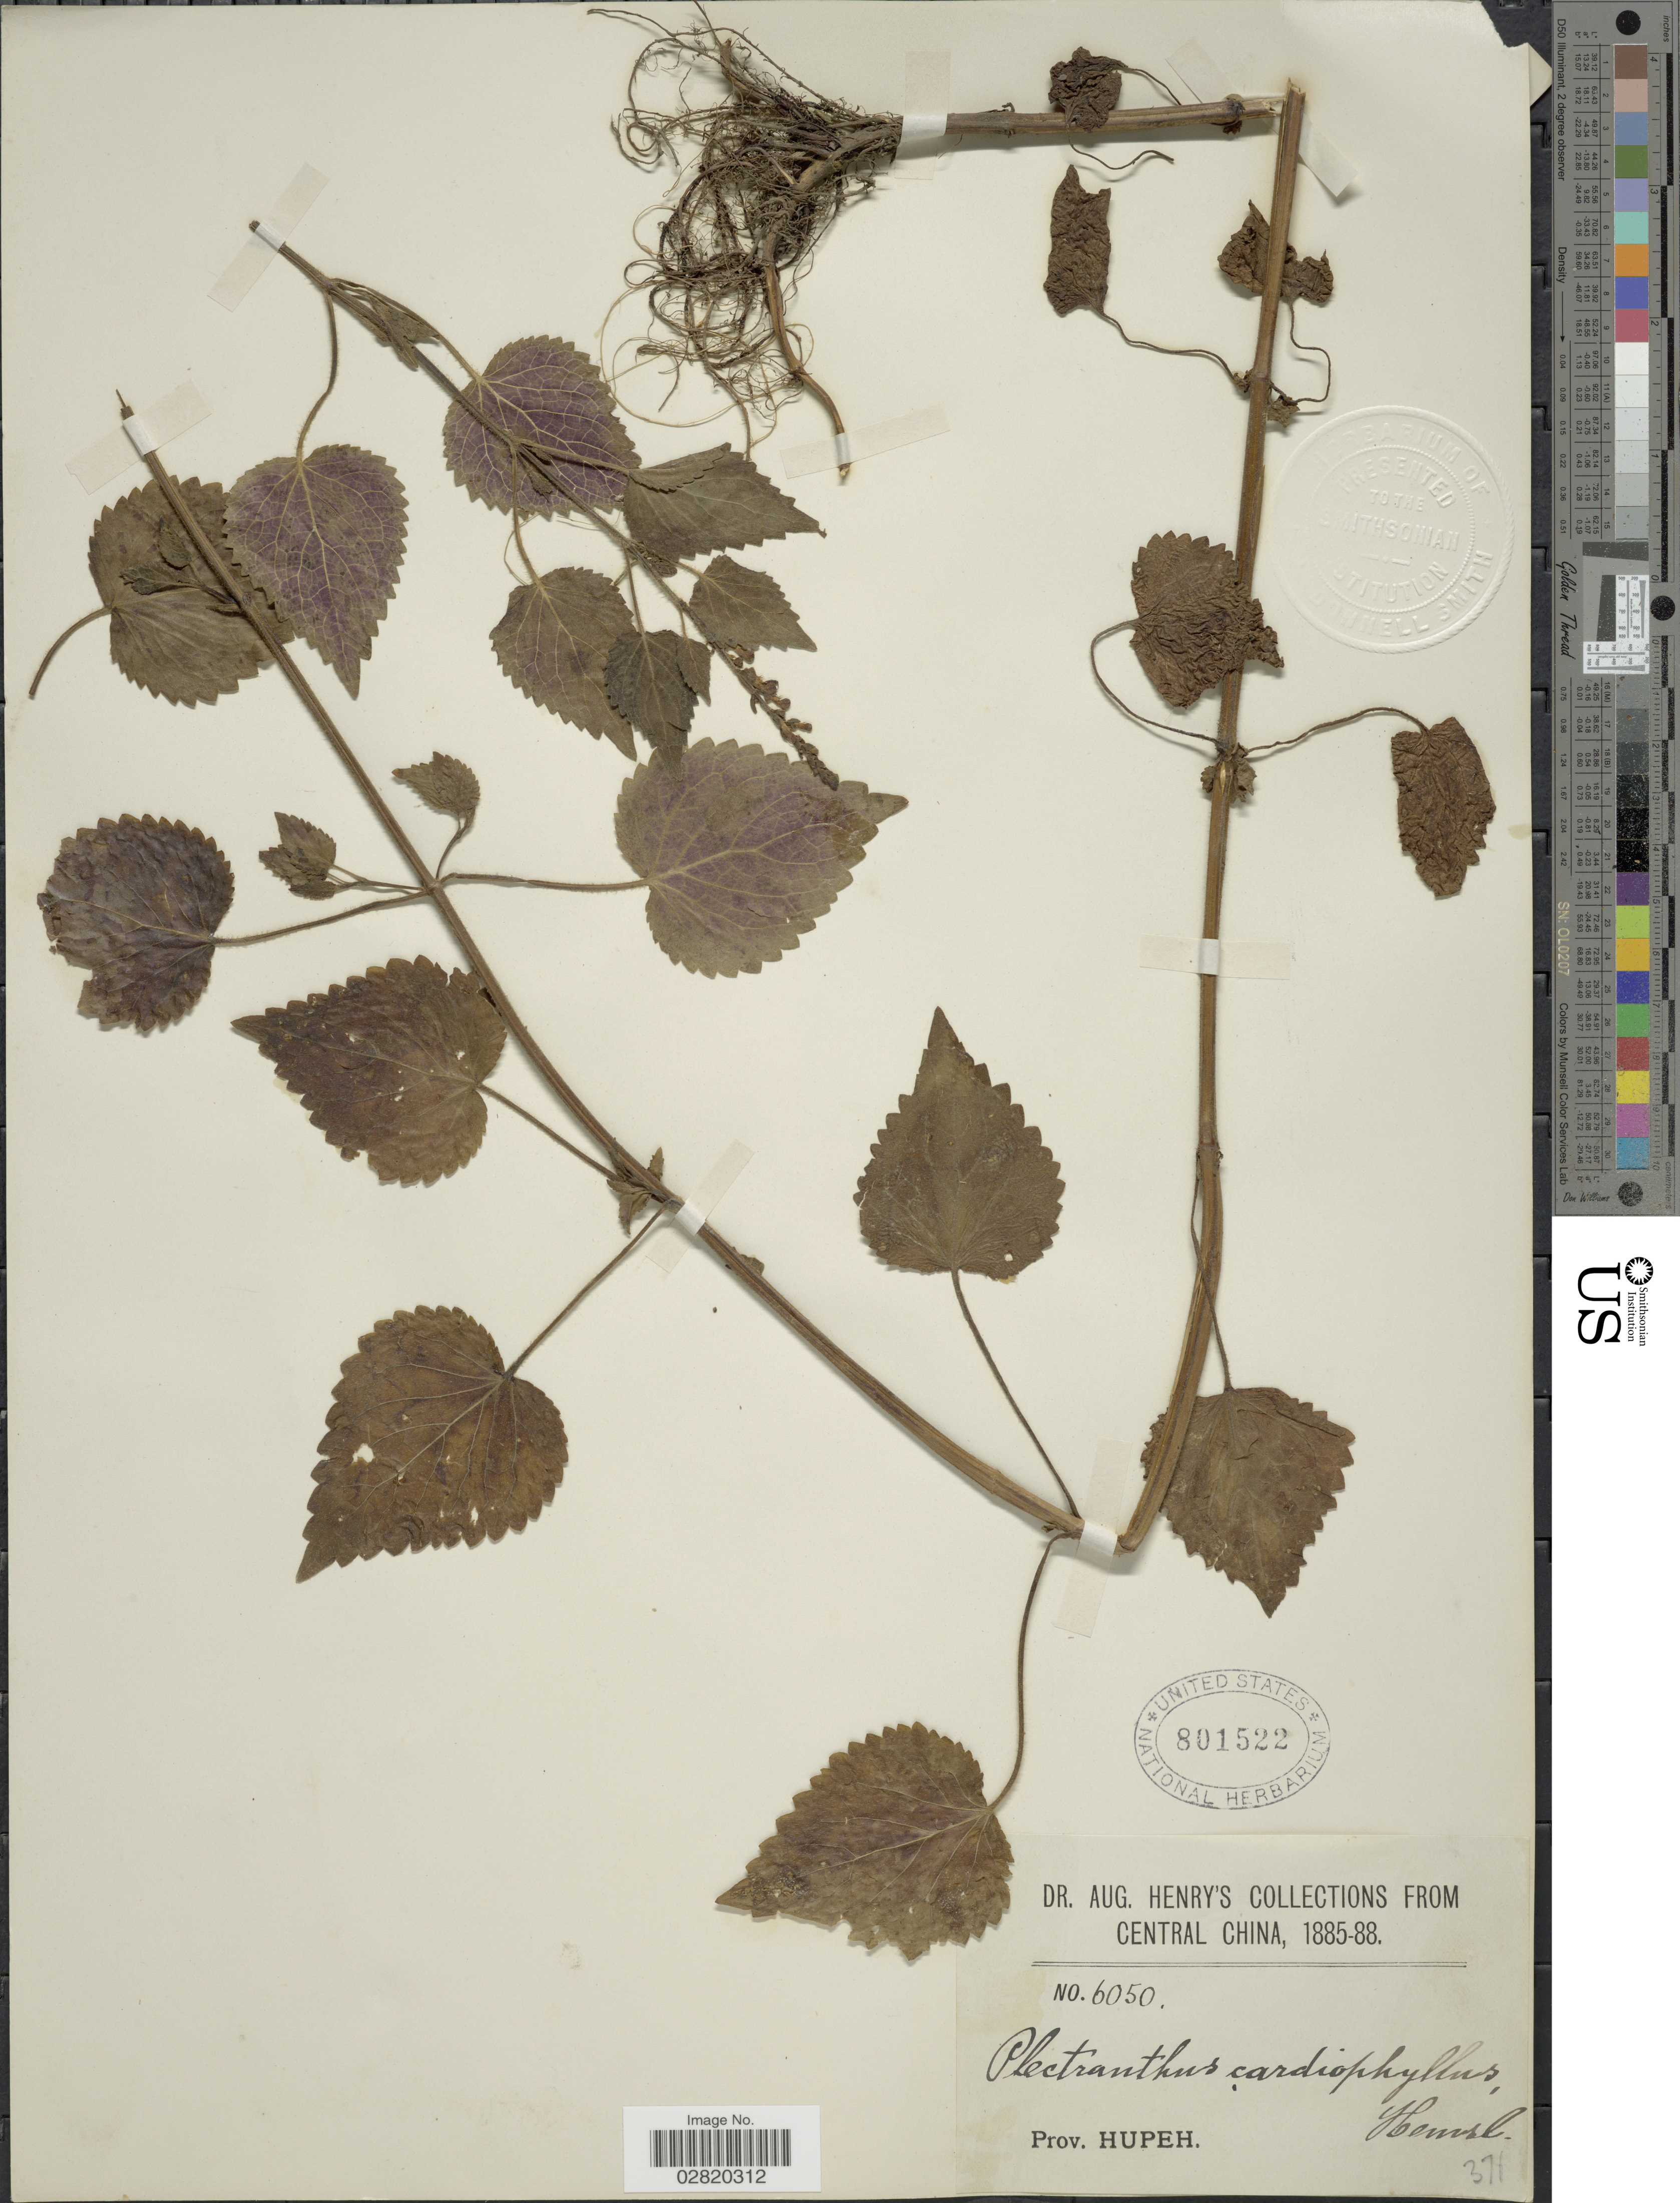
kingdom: Plantae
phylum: Tracheophyta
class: Magnoliopsida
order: Lamiales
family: Lamiaceae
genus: Heterolamium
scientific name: Heterolamium debile var. cardiophyllum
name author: (Hemsl.) C.Y. Wu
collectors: A. Henry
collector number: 6050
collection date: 1885/1888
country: China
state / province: Hubei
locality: Central China. Hupeh.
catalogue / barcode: US 801522